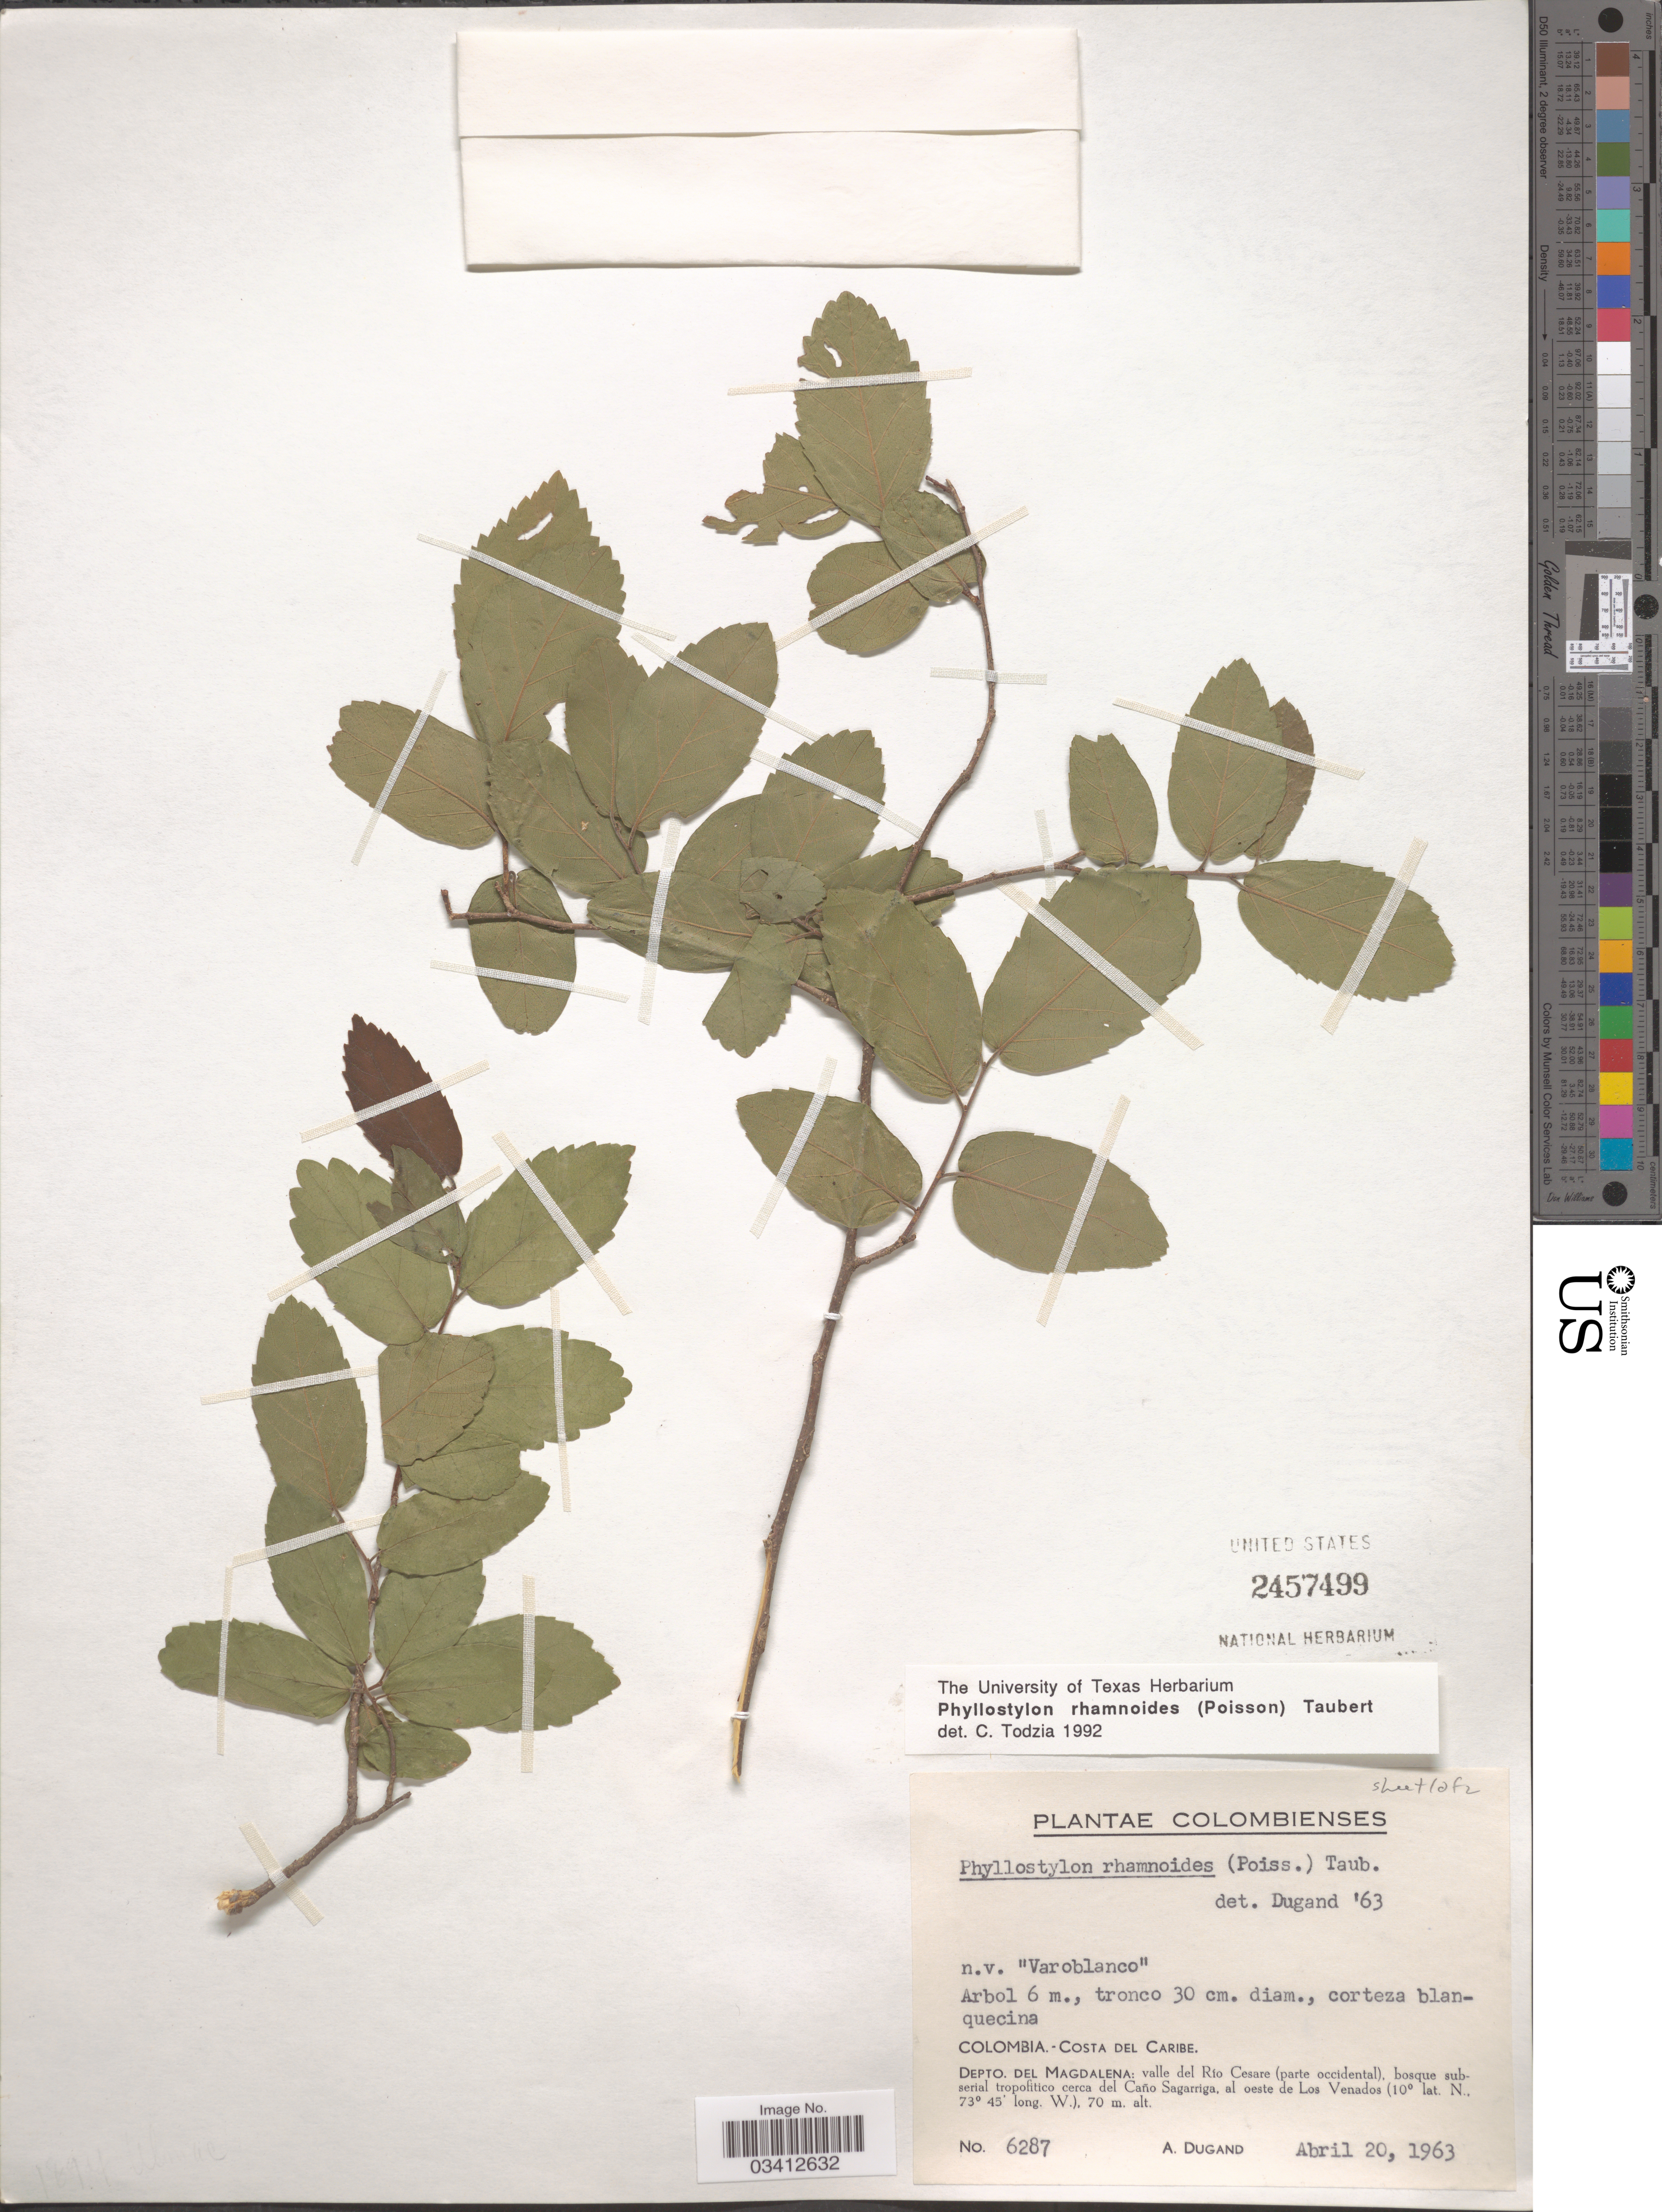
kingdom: Plantae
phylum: Tracheophyta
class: Magnoliopsida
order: Rosales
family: Ulmaceae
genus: Phyllostylon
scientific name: Phyllostylon rhamnoides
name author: (J. Poiss.) Taub.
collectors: A. Dugand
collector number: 6287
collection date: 1963-04-20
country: Colombia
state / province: Magdalena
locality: Costa del Caribe. Depto. del Magdalena: valle del Río Cesare (parte occidental), bosque subserial tropofitico cerca del Caño Sagarriga, al oeste de Los Venados.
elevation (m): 70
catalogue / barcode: US 2457499